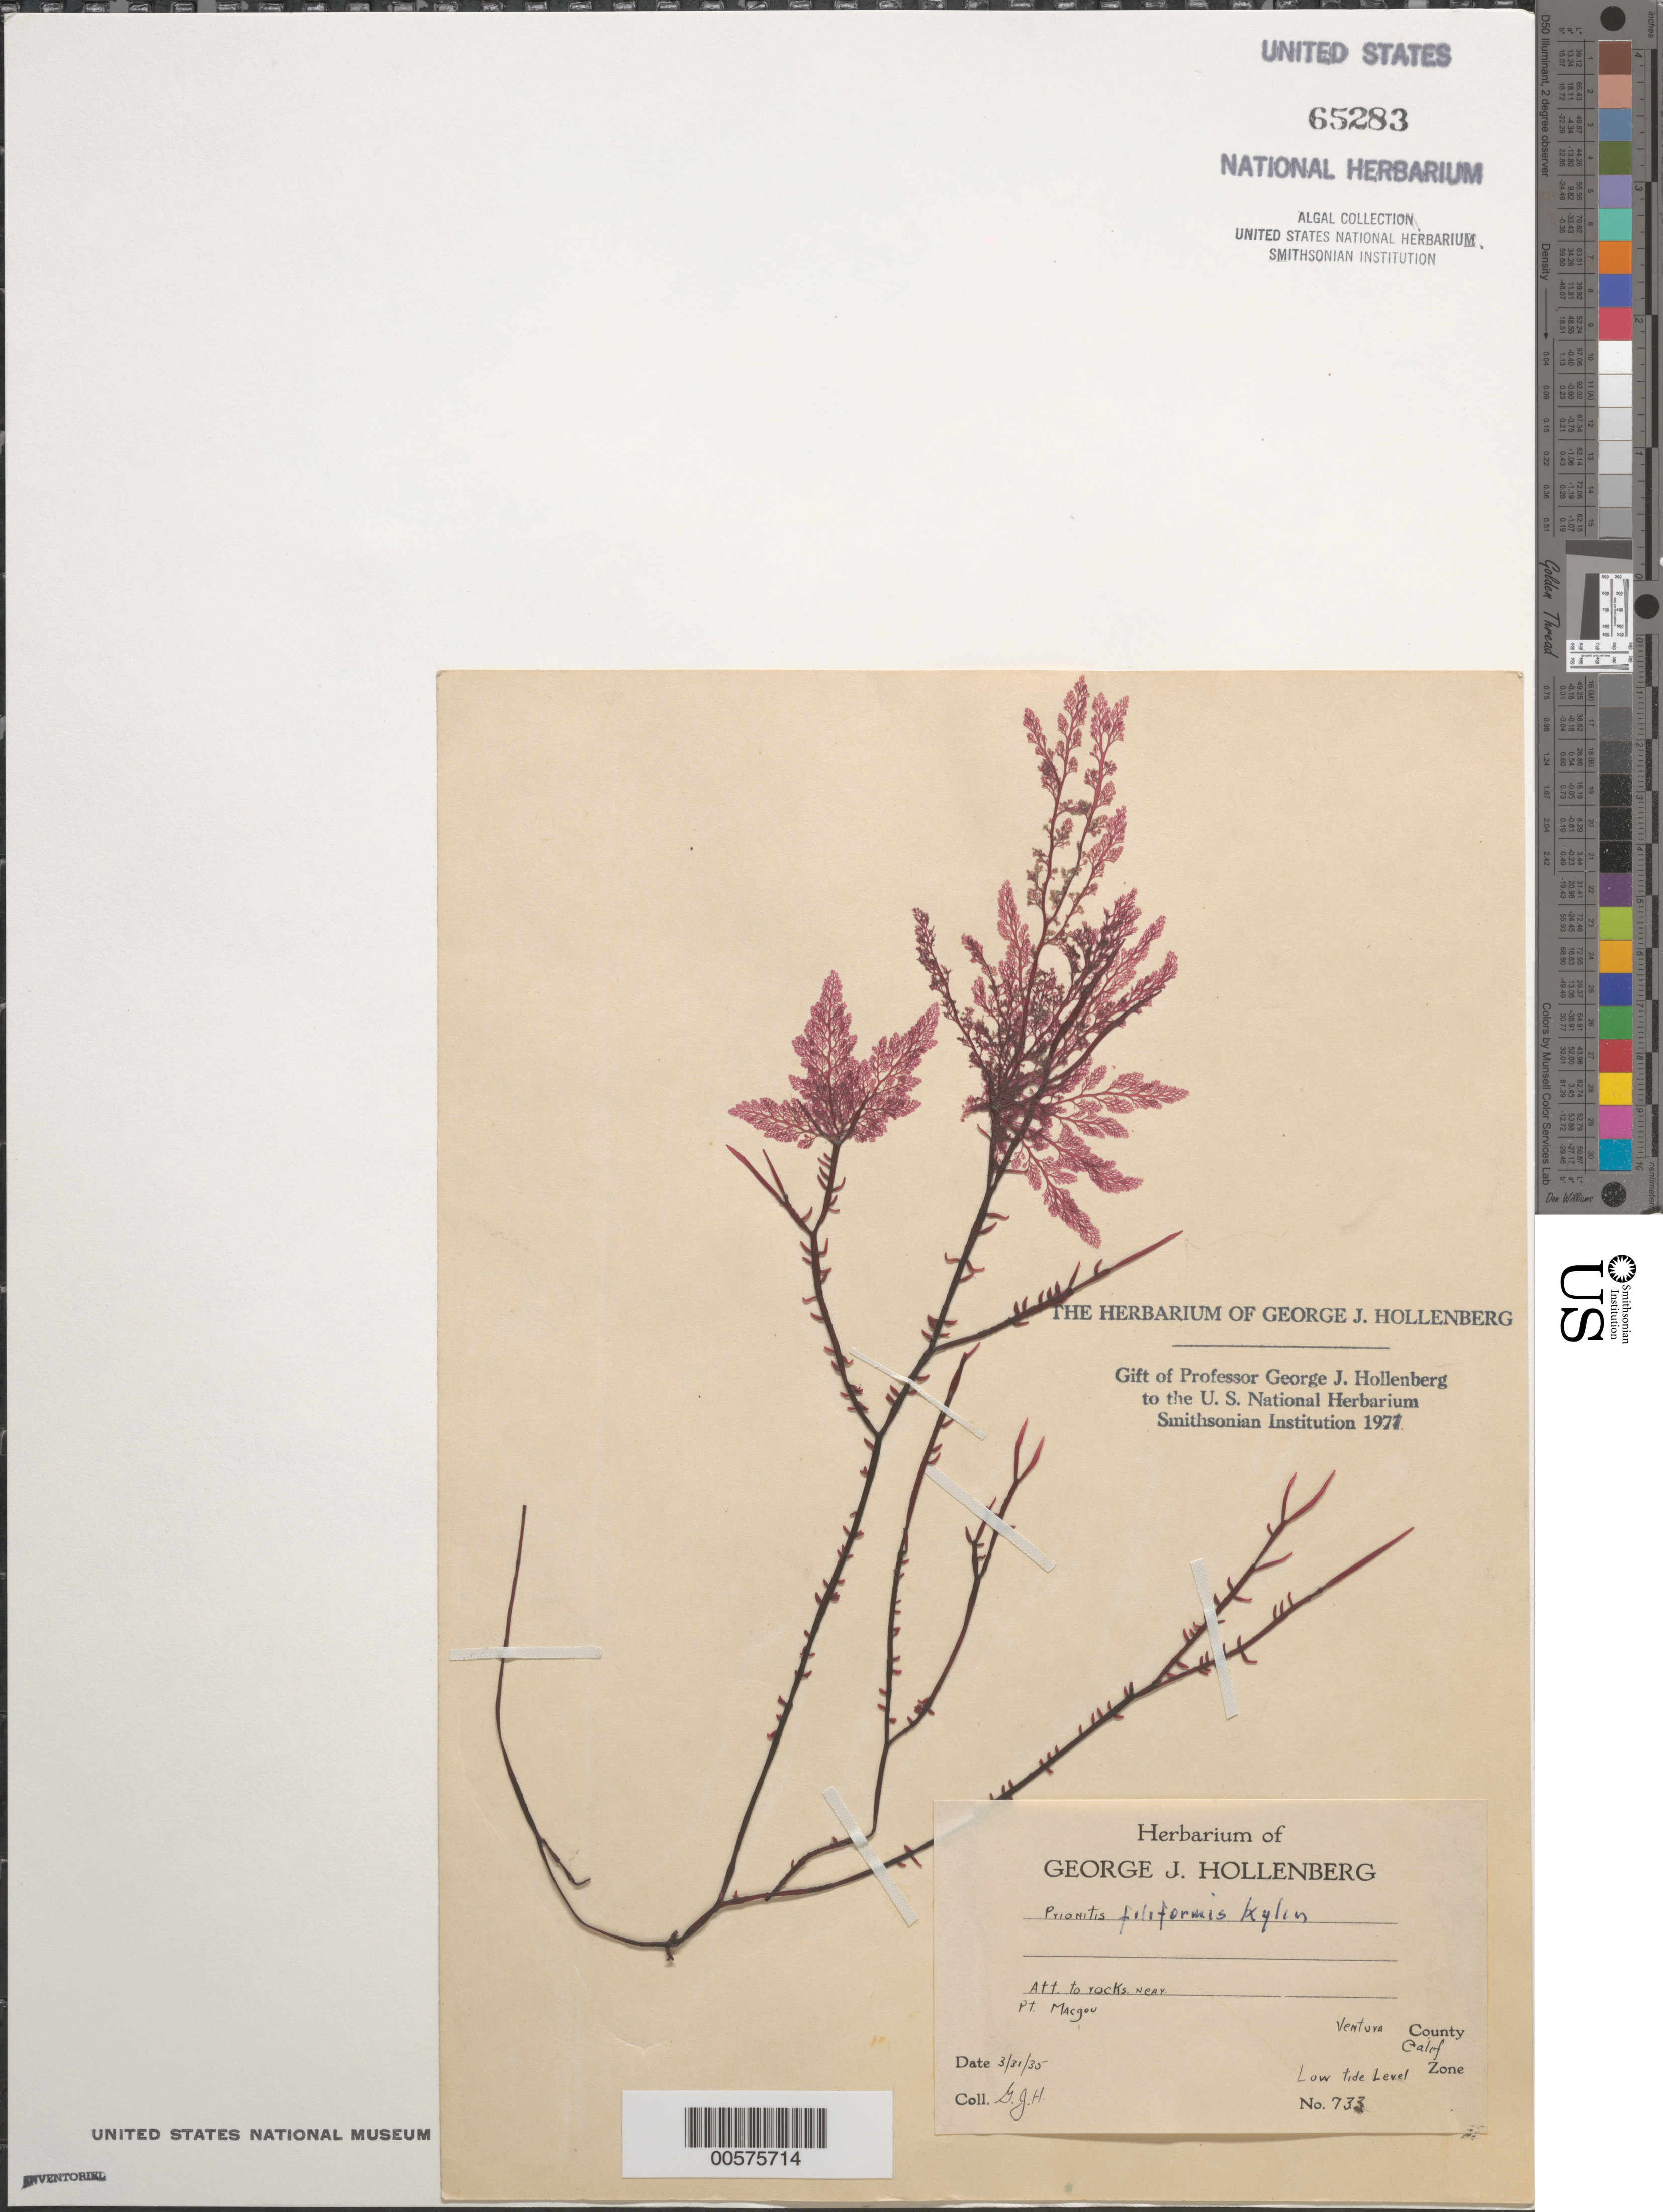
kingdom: Plantae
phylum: Rhodophyta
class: Florideophyceae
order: Halymeniales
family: Halymeniaceae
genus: Prionitis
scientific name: Prionitis filiformis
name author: Kylin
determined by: Hollenberg, George J.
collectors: G. Hollenberg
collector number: GJH 733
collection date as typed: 31 Mar 1935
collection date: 1935-03-31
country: United States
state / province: California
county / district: Ventura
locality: Near Point Mugu (Pt. Macgou)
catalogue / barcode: US 65283